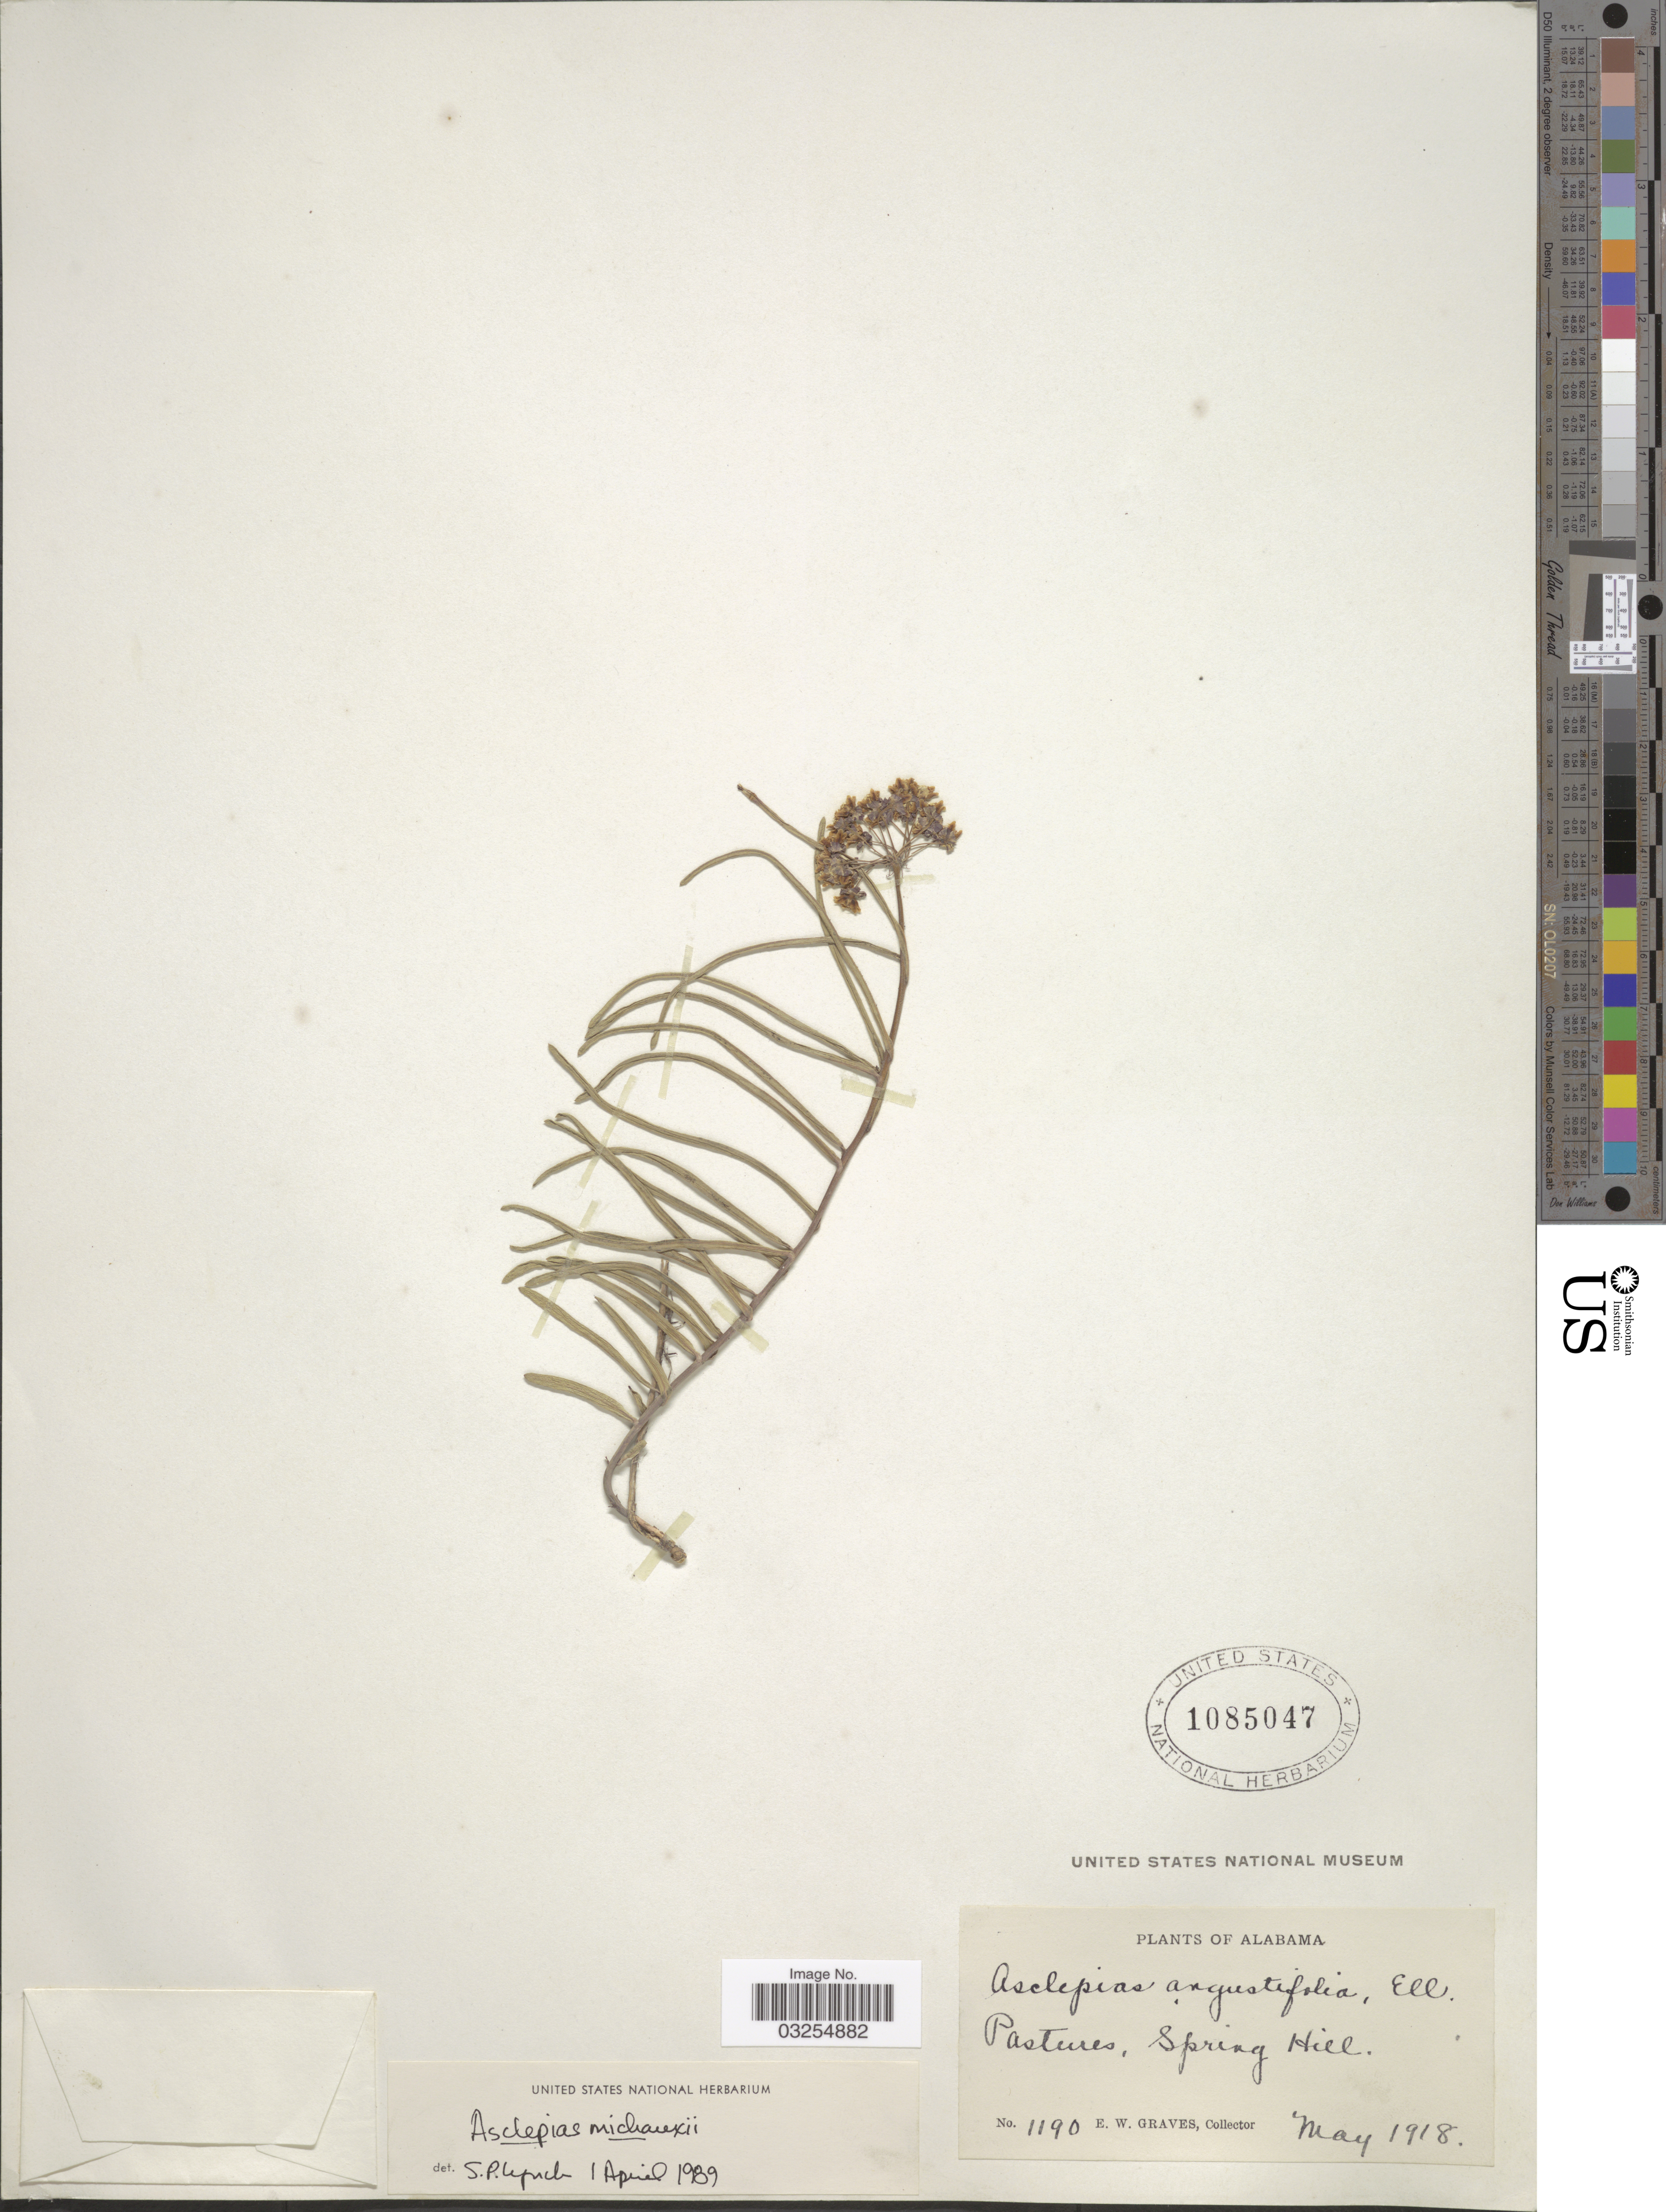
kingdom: Plantae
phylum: Tracheophyta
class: Magnoliopsida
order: Gentianales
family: Apocynaceae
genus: Asclepias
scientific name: Asclepias michauxii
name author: Decne.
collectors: E. Graves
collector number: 1190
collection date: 1918-05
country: United States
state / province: Alabama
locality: Pastures, Spring Hill.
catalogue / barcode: US 1085047